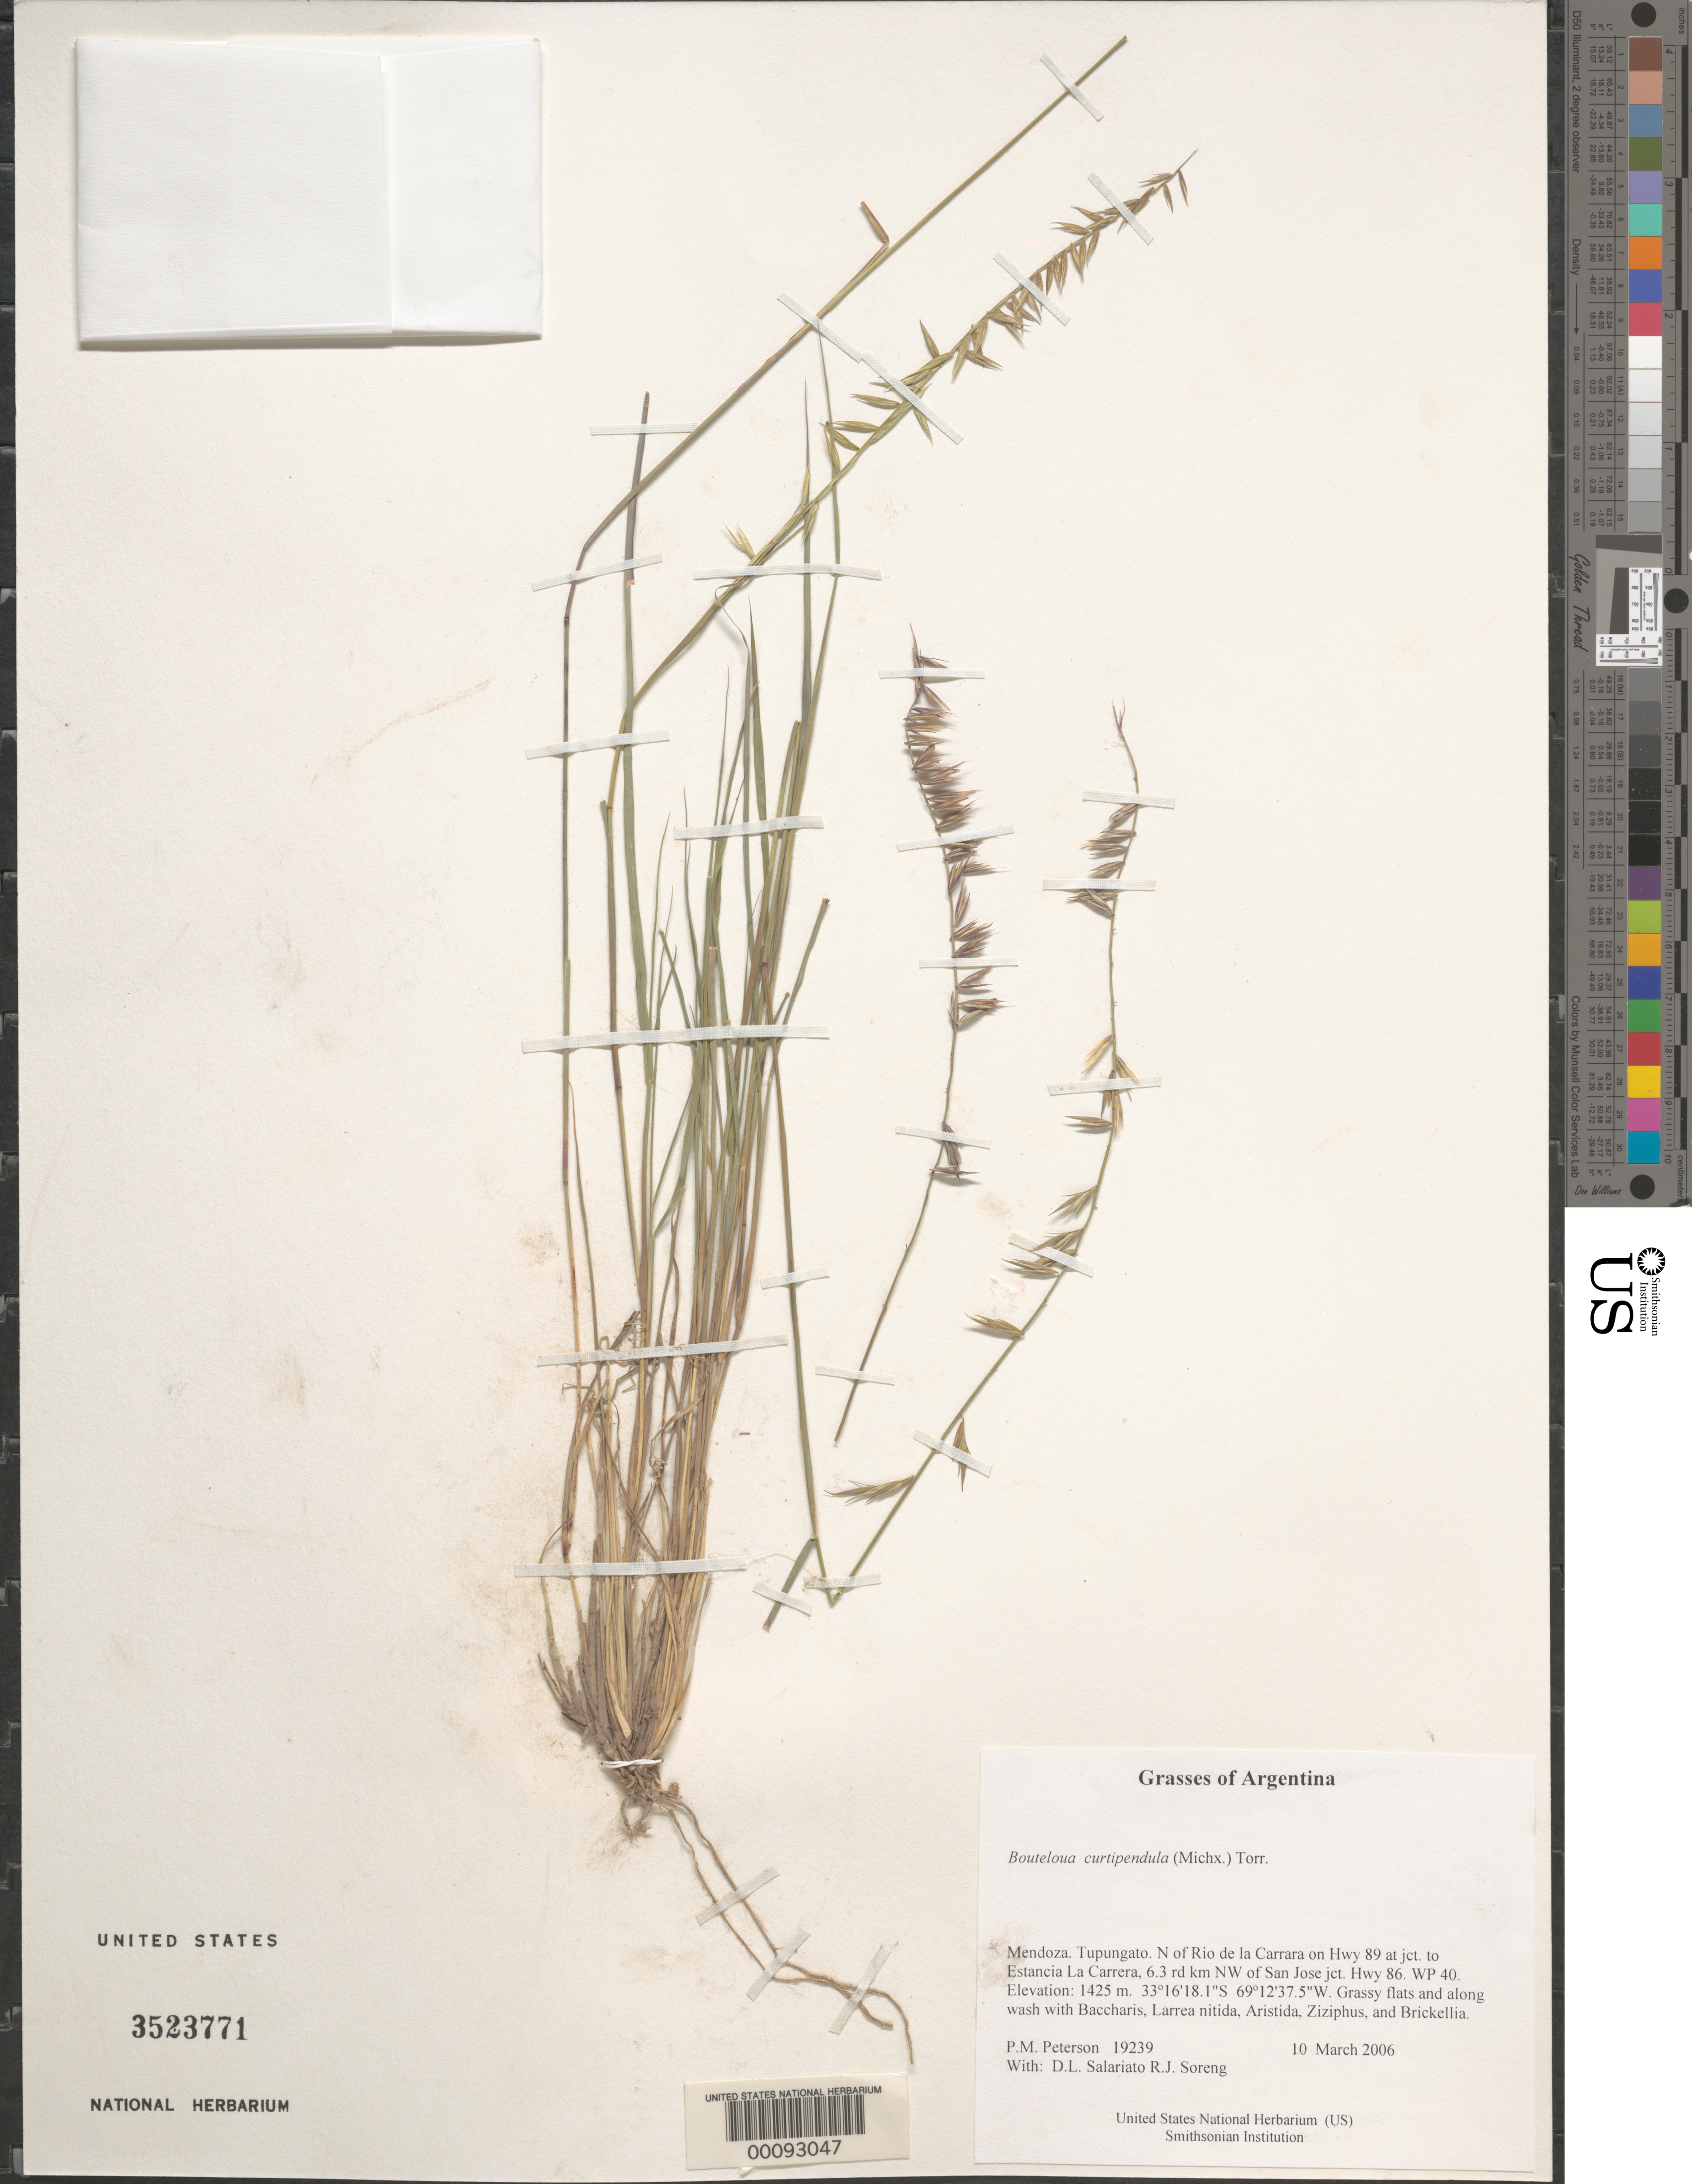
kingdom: Plantae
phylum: Tracheophyta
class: Liliopsida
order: Poales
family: Poaceae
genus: Bouteloua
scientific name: Bouteloua curtipendula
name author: (Michx.) Torr.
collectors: P. M. Peterson, R. J. Soreng, D. Salariato & A. Panizza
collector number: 19239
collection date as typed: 10 Mar 2006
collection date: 2006-03-10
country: Argentina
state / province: Mendoza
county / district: Tupungato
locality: N of Rio de la Carrara on Hwy 89 at jct. to Estancia La Carrera, 6.3 rd km NW of San Jose jct. Hwy 86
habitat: Grassy flats and along wash with Baccharis, Larrea nitida, Aristida, Ziziphus, and Brickellia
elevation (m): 1425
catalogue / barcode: US 3523771